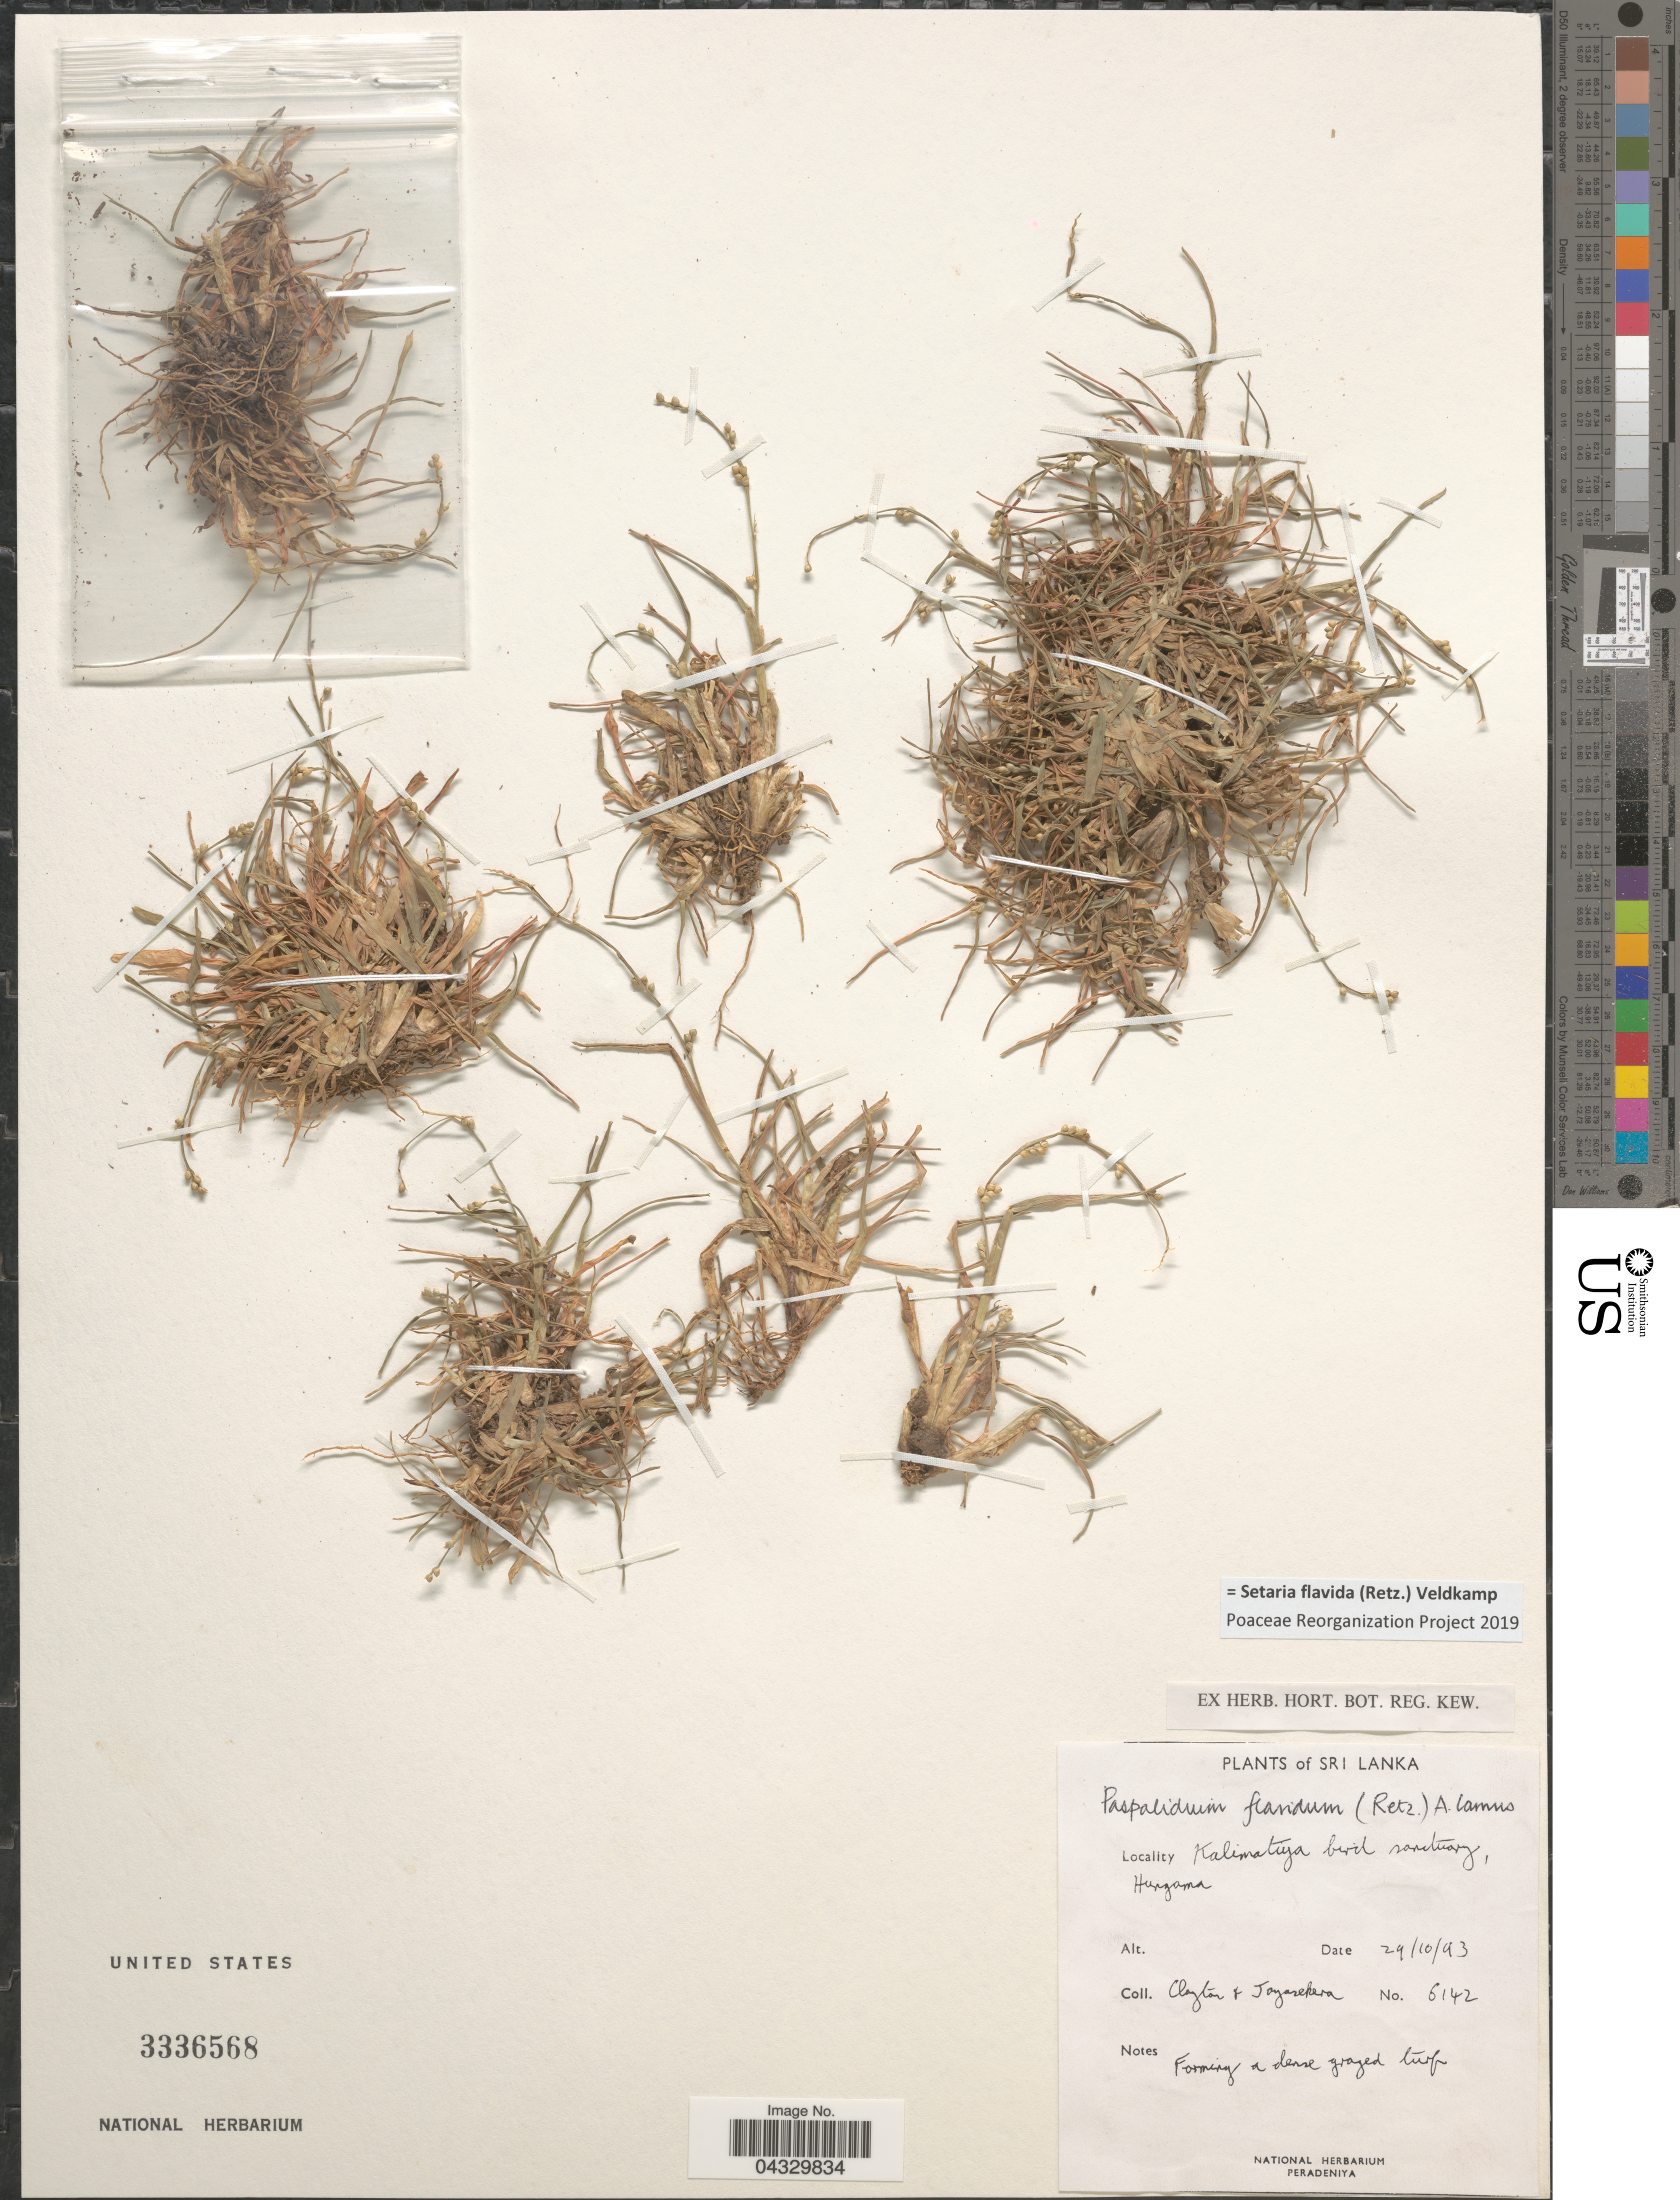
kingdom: Plantae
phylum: Tracheophyta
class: Liliopsida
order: Poales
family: Poaceae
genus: Setaria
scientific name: Setaria flavida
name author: (Retz.) Veldkamp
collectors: Clayton & -. Jayasekera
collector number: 6142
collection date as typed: Transcribed d/m/y: 29/10/93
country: Sri Lanka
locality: Kalimatiya bird sanctuary, Hungama.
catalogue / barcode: US 3336568